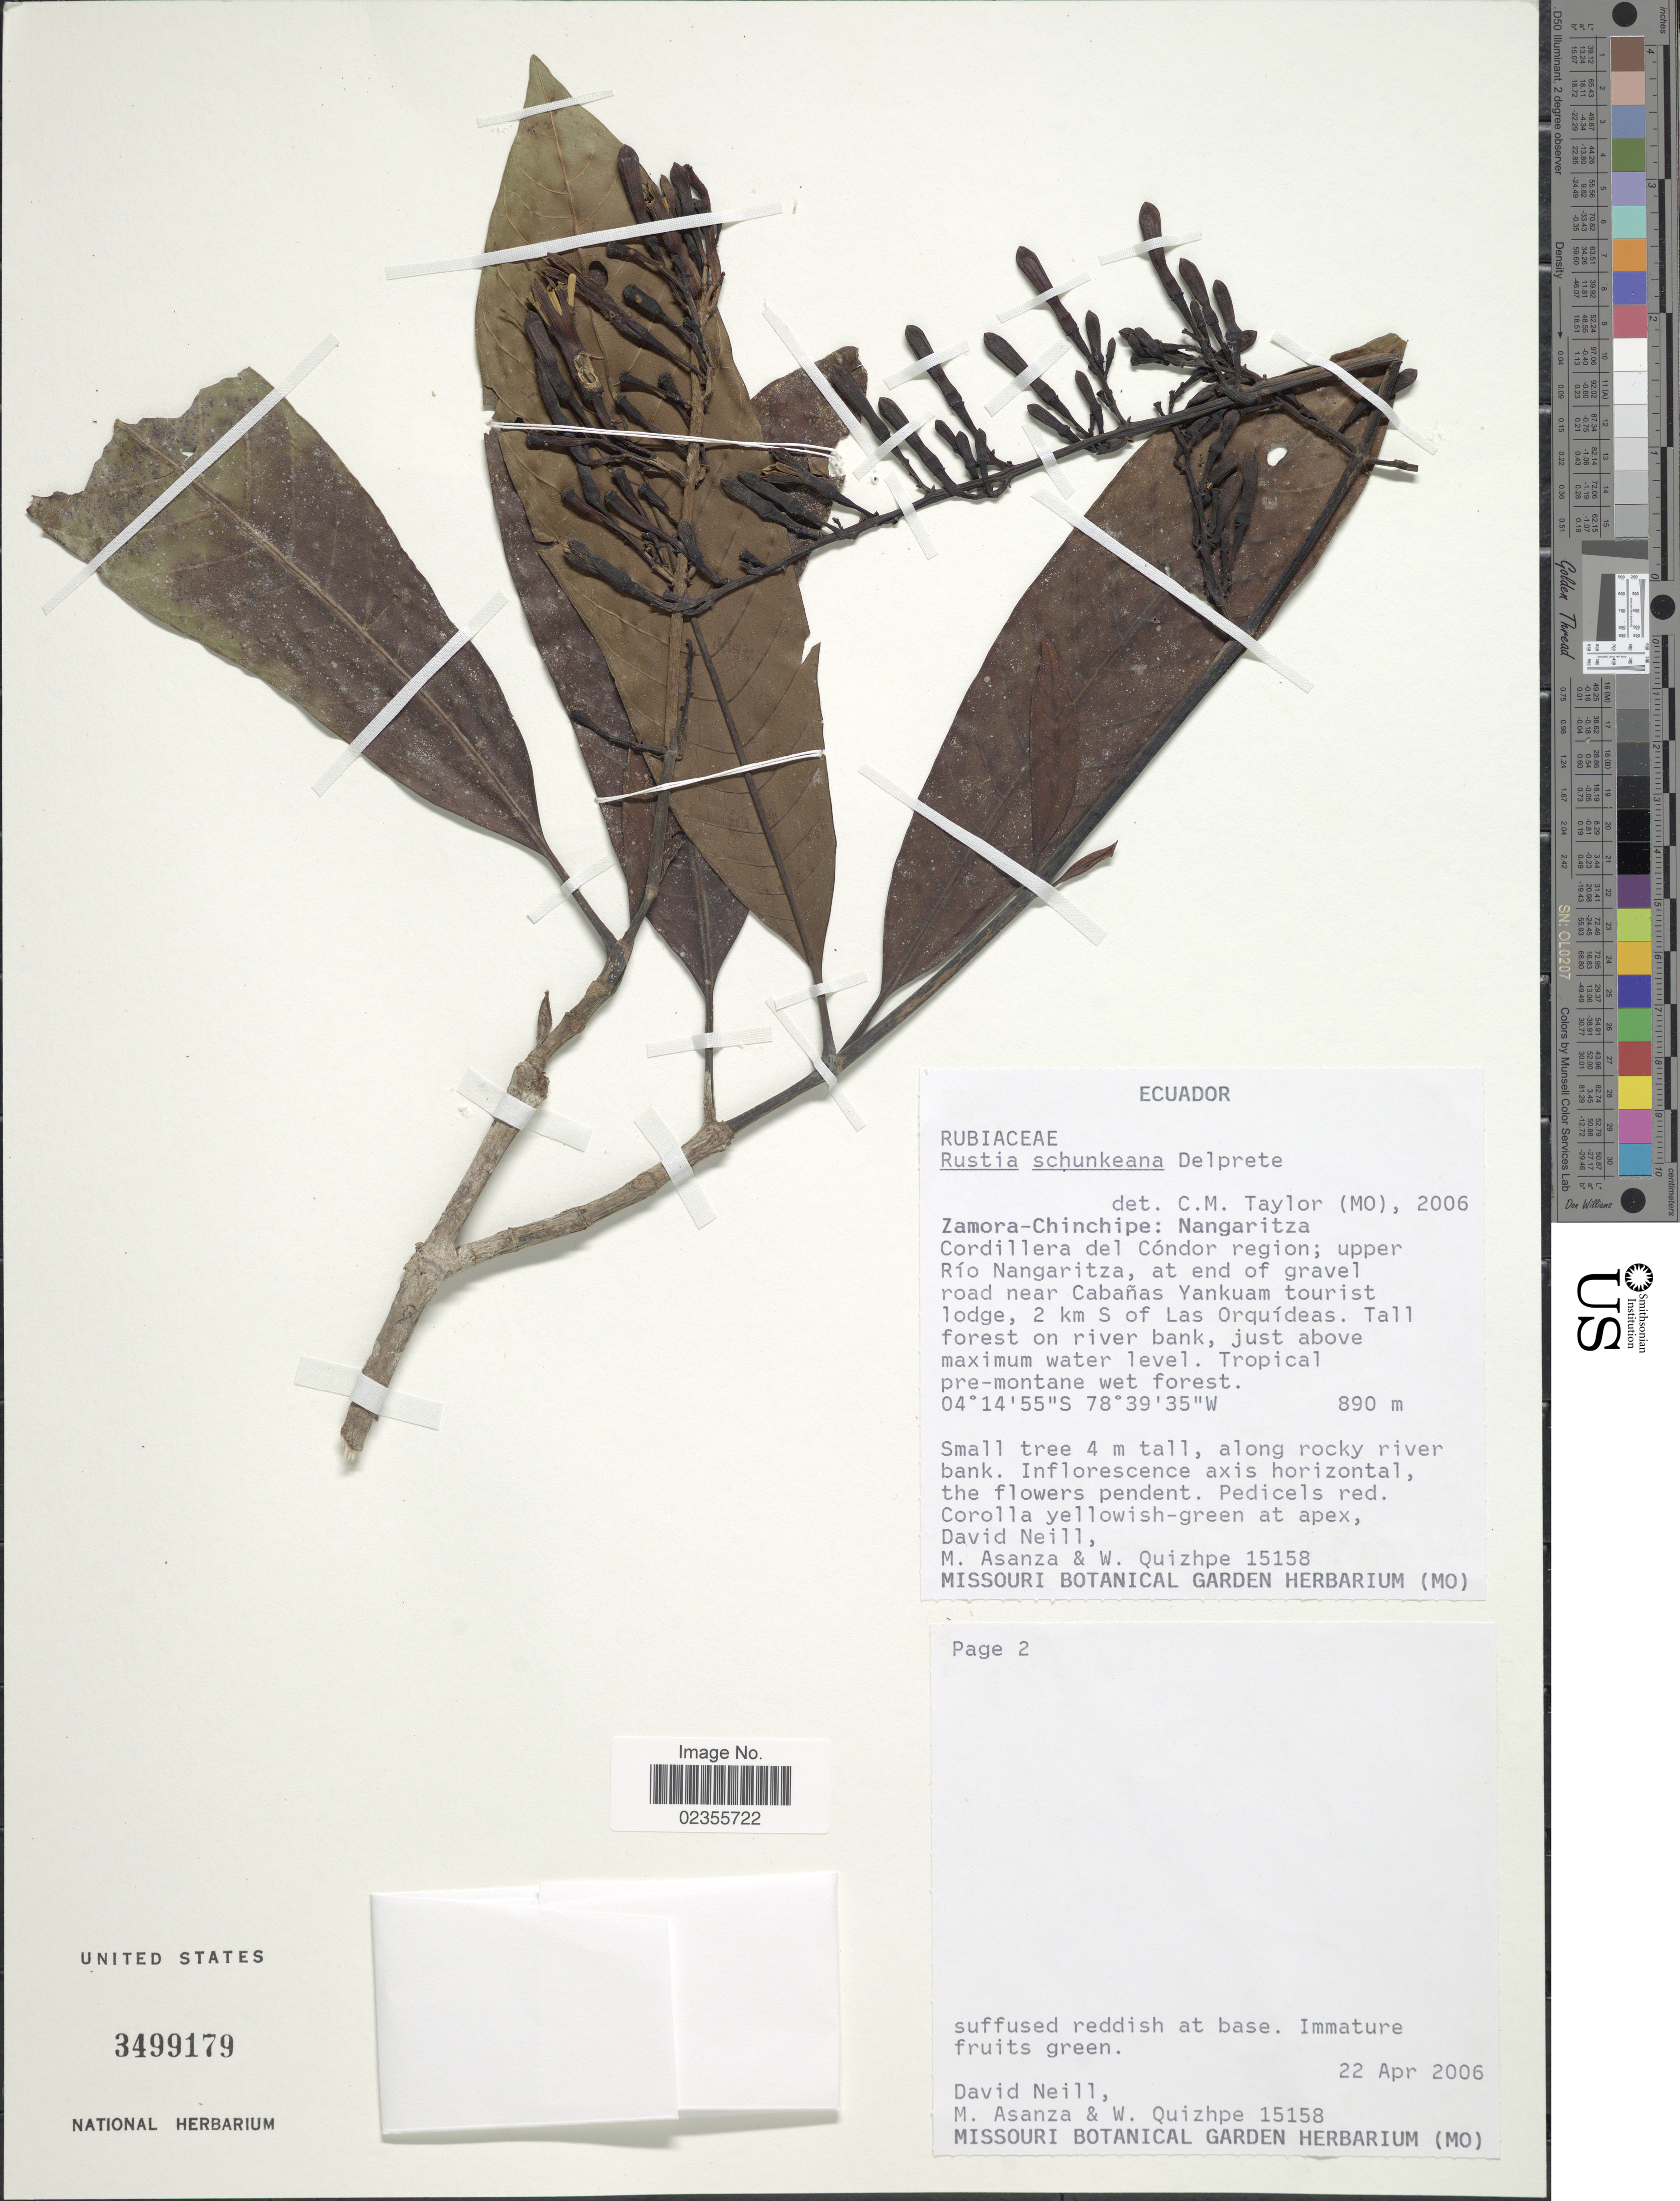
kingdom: Plantae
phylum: Tracheophyta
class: Magnoliopsida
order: Gentianales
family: Rubiaceae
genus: Rustia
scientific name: Rustia schunkeana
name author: Delprete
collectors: D. Neill, M. Asanza & W. Quizhpe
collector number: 15158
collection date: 2006-04-22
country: Ecuador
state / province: Zamora-Chinchipe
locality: Nangaritza, Cordillera del Condor region; upper Rio Nangaritza, at end of gravel road near Cabanas Yankuam tourist lodge, 2 km S of Las Orquideas, tall forest on river bank, just above water level.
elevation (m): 890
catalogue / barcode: US 3499179